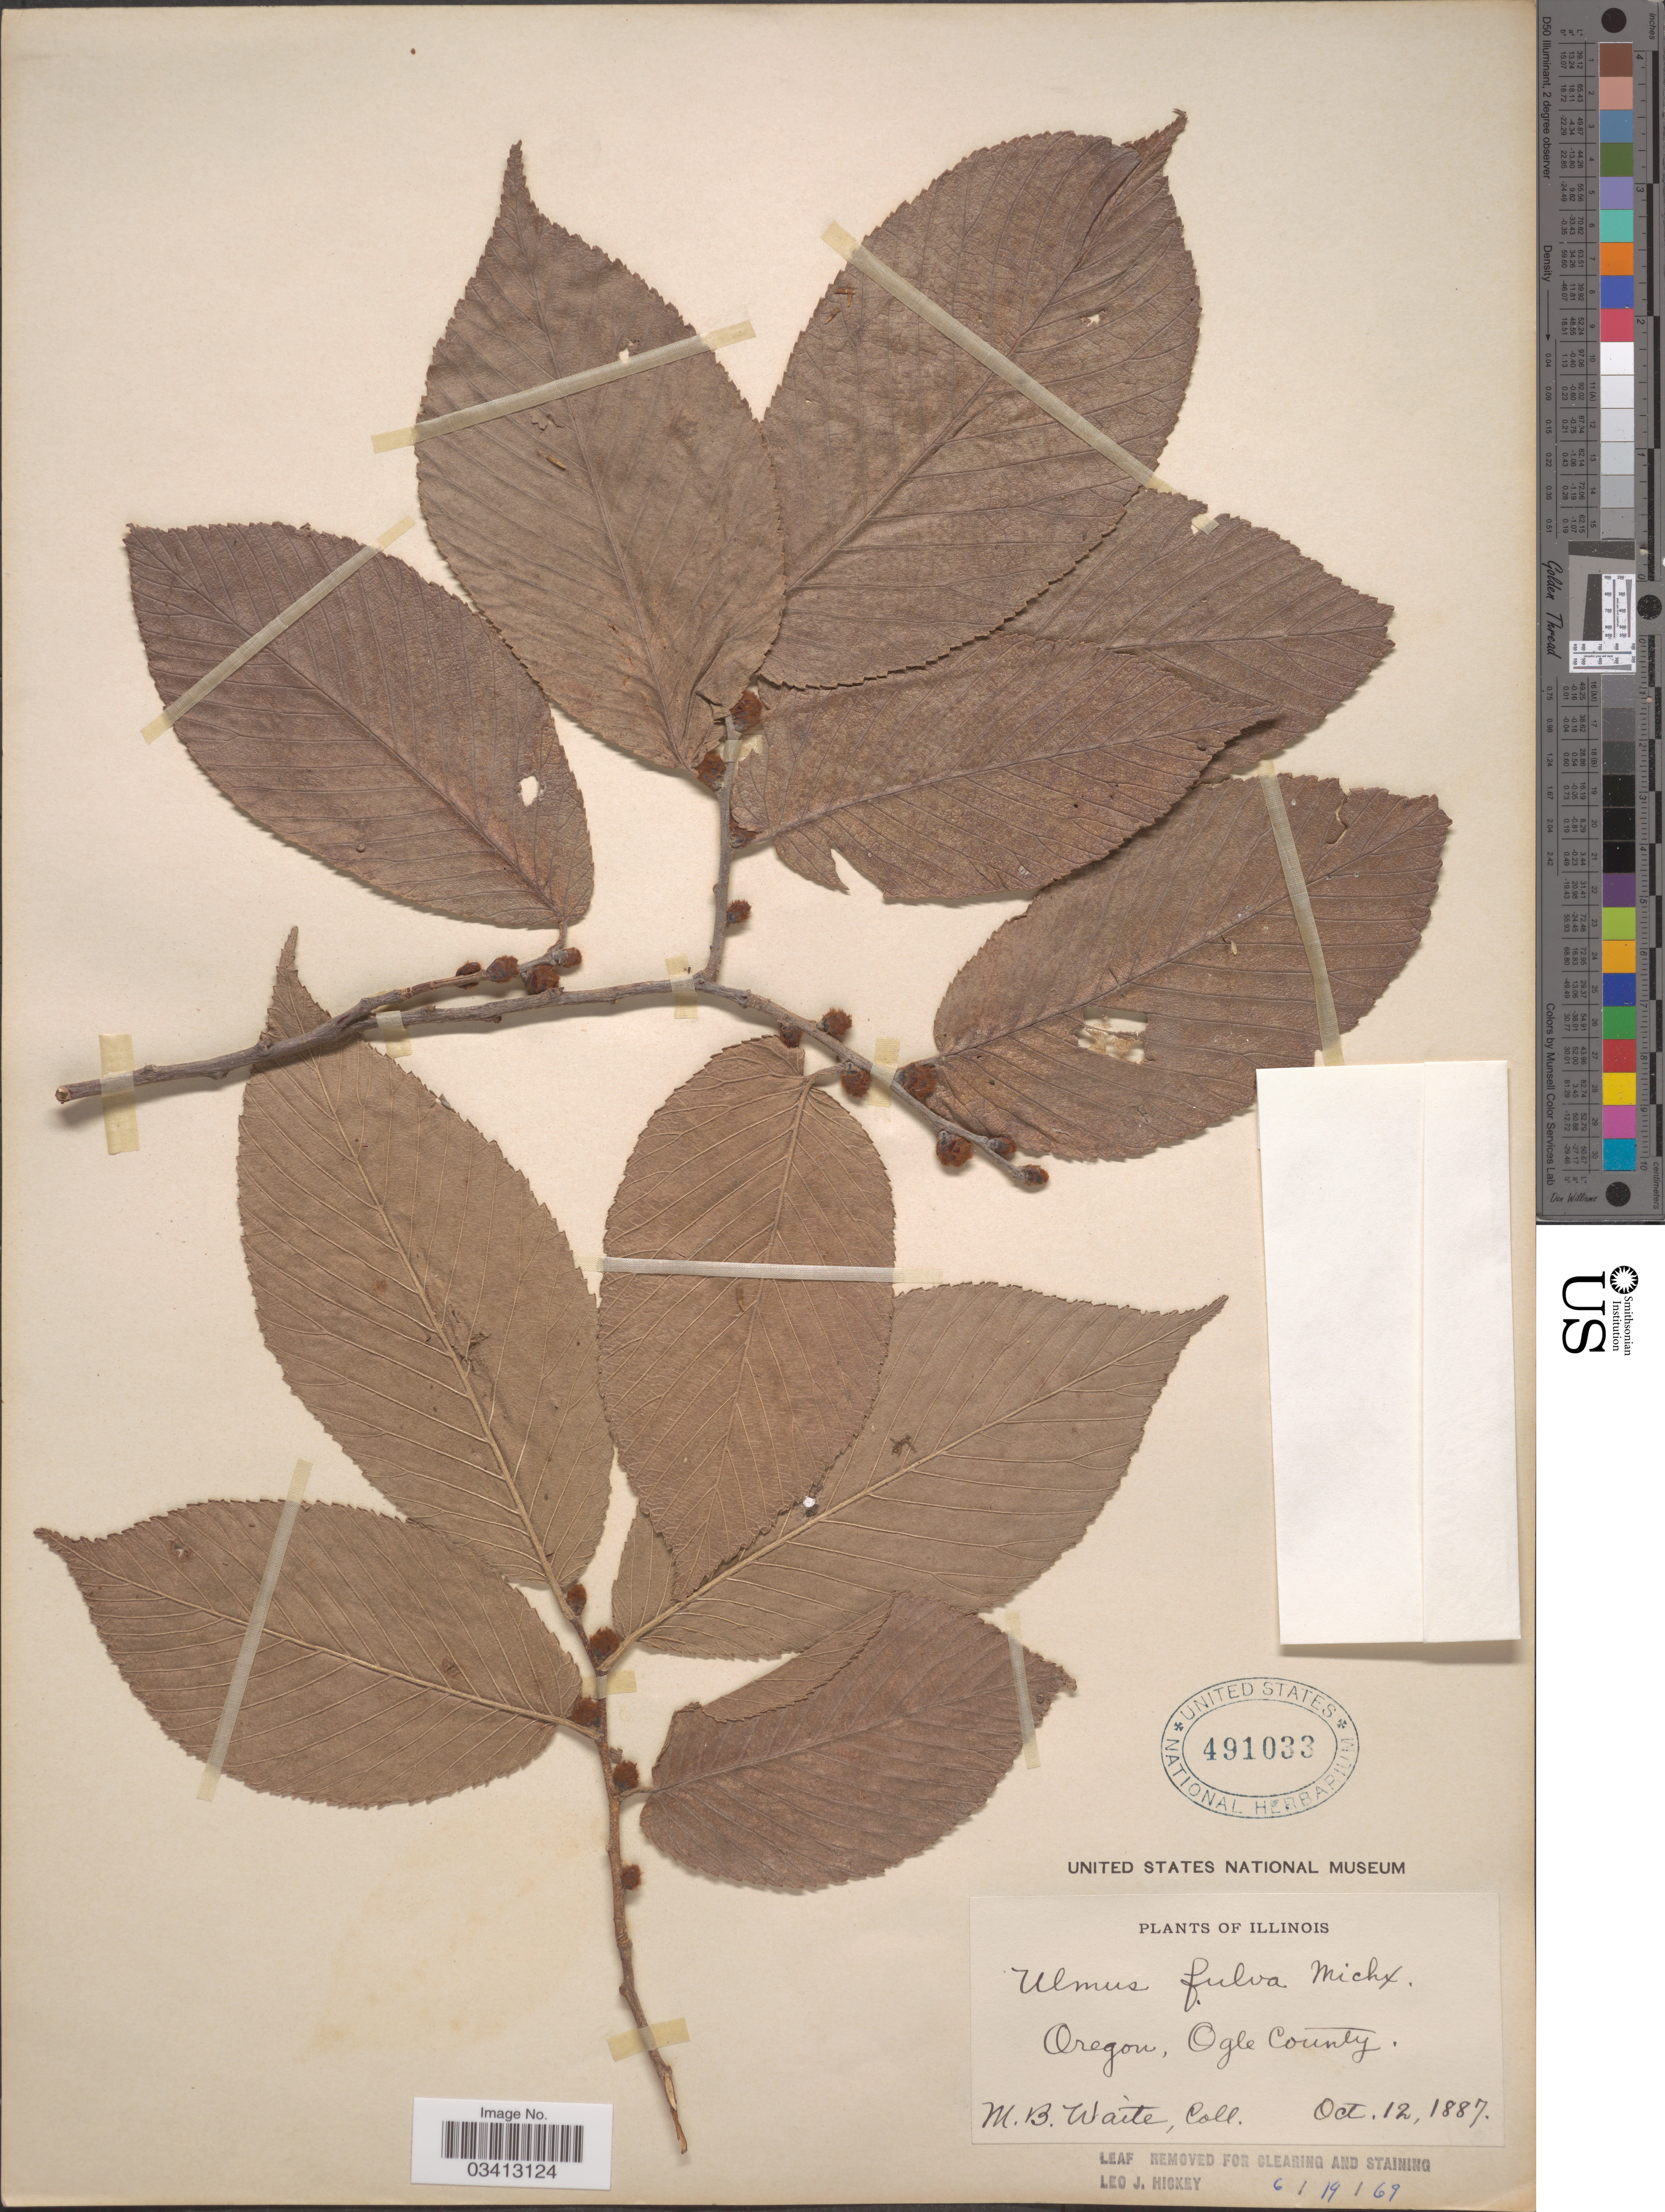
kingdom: Plantae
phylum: Tracheophyta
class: Magnoliopsida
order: Rosales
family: Ulmaceae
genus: Ulmus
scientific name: Ulmus rubra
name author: Muhl.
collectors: M. B. Waite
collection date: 1887-10-12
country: United States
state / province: Illinois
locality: Oregon, Ogle County.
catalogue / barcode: US 491033